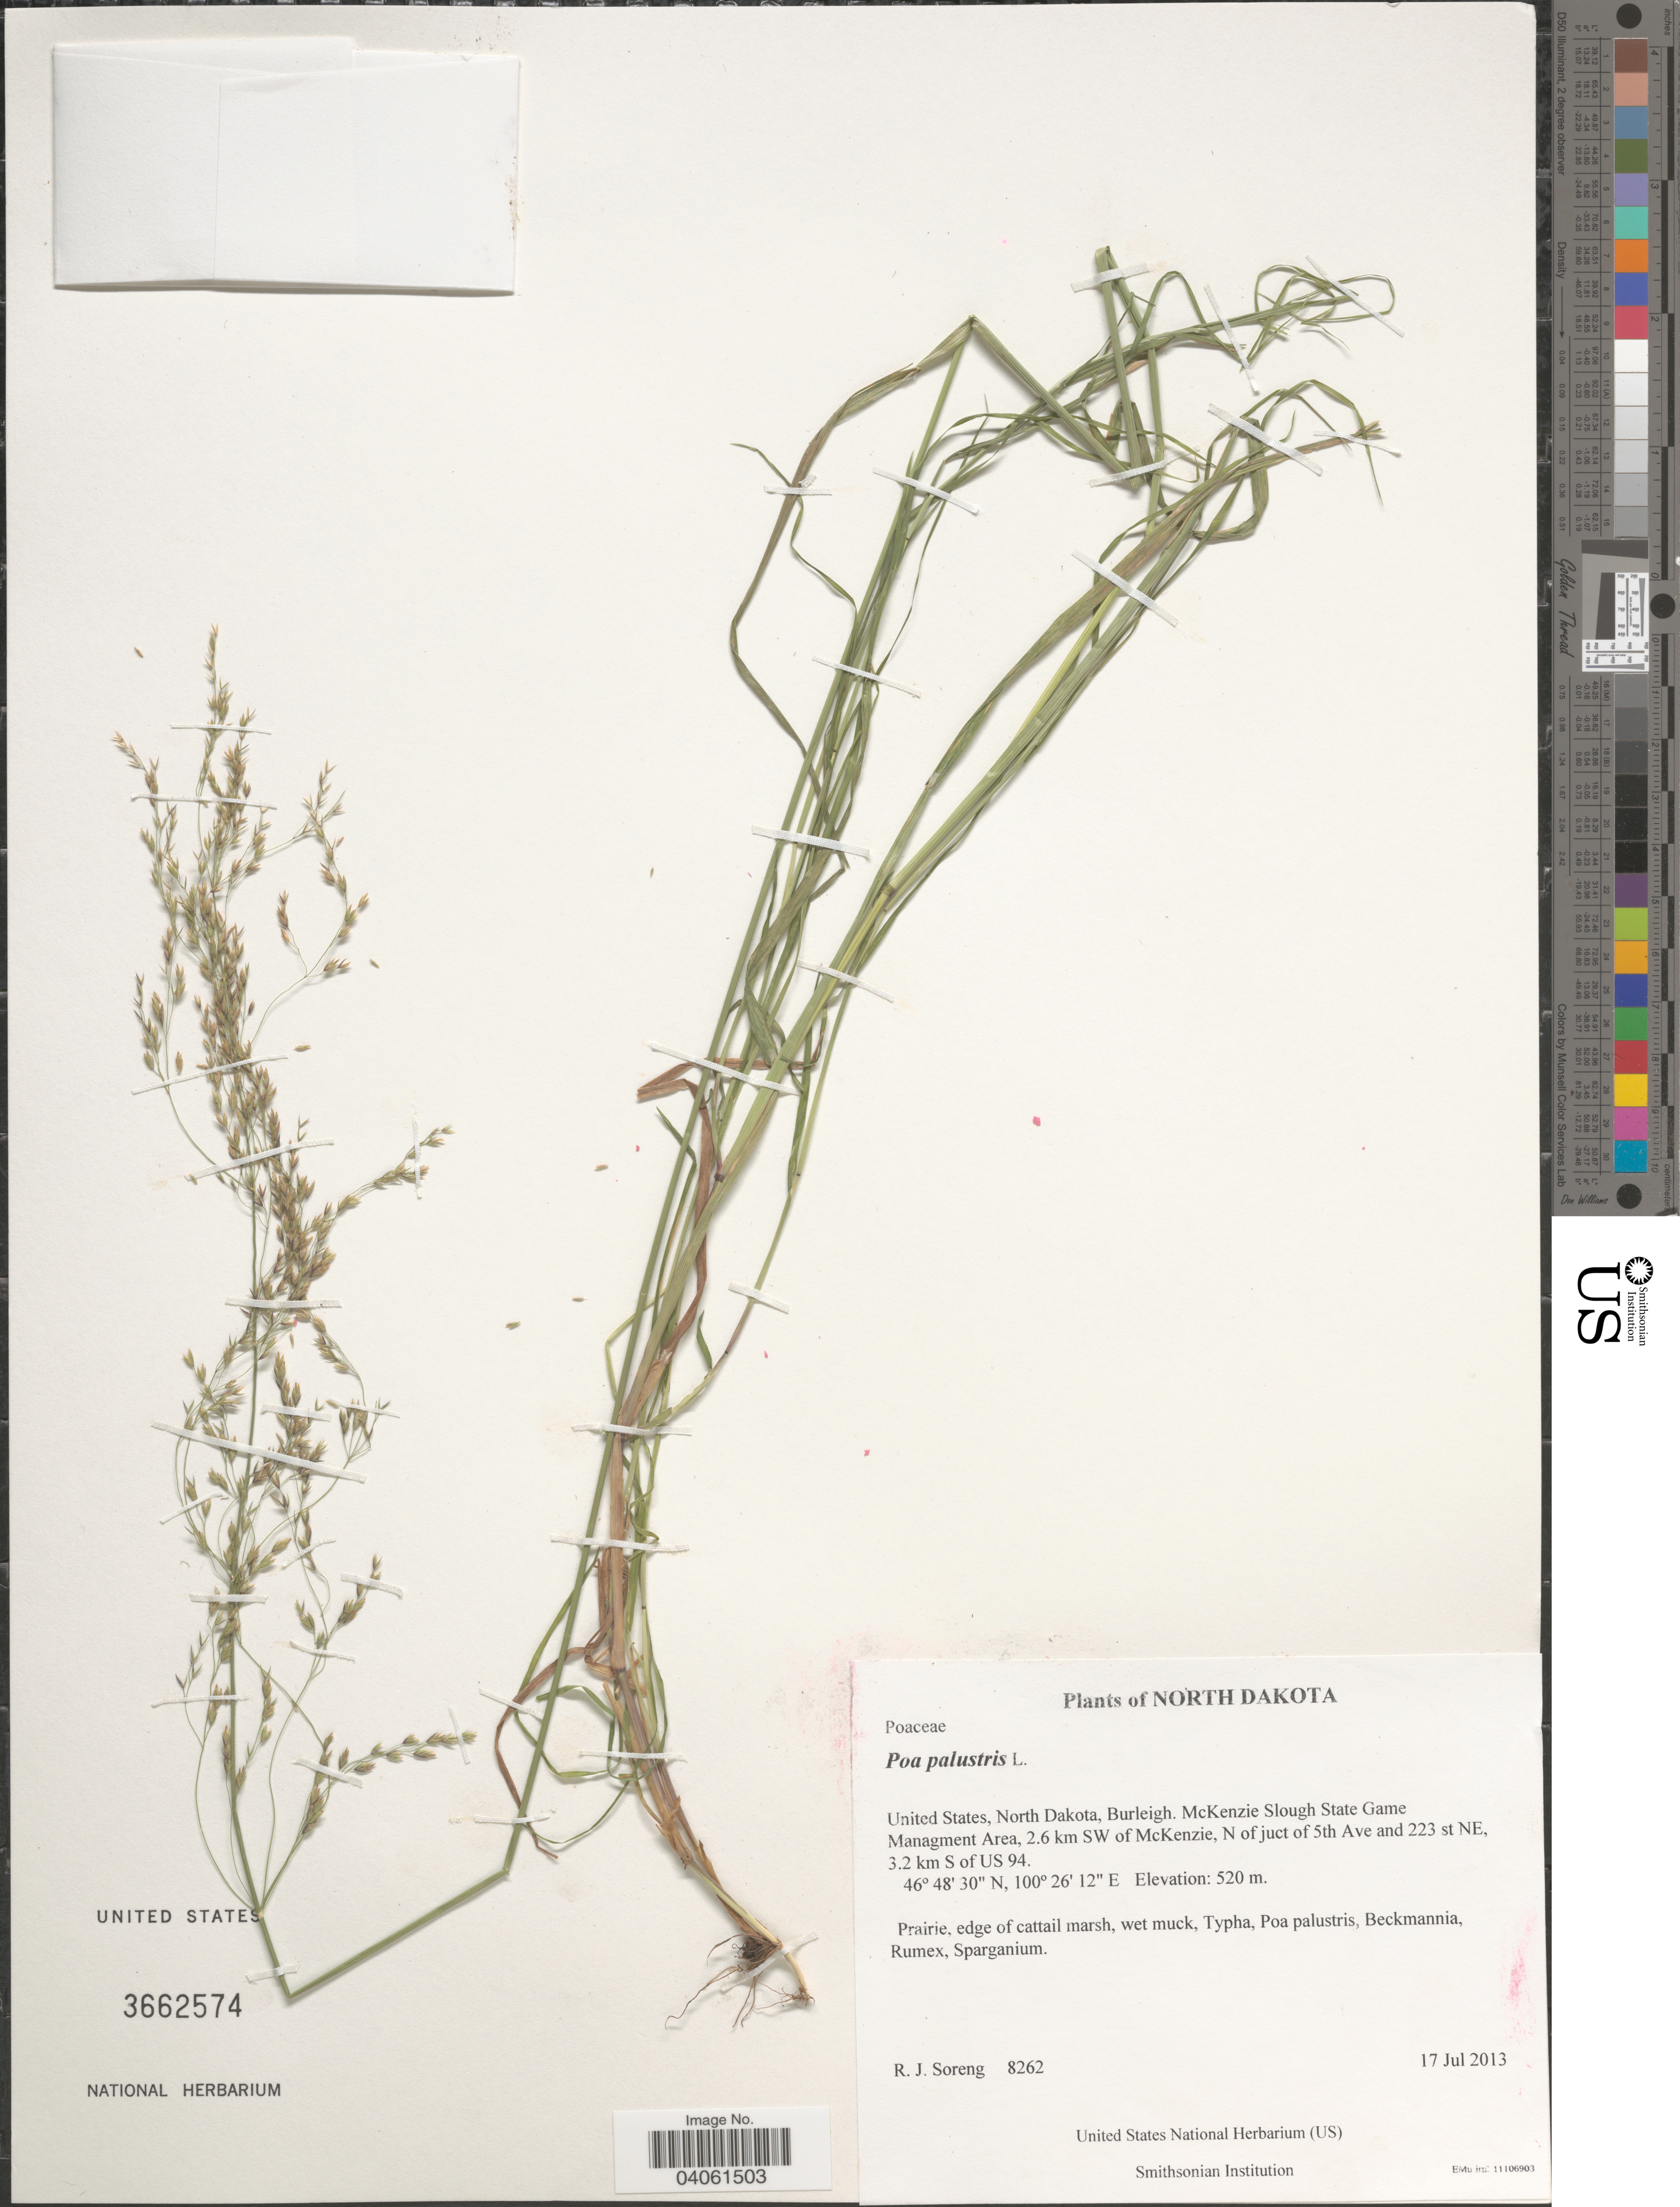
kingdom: Plantae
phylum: Tracheophyta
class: Liliopsida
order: Poales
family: Poaceae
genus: Poa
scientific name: Poa palustris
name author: L.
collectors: R. J. Soreng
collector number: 8262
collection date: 2013-07-17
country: United States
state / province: North Dakota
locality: Burleigh. McKenzie Slough State Game Managment Area, 2.6 km SW of McKenzie, N of juct of 5th Ave and 223 st NE, 3.2 km S of US 94. Prairie, edge of cattail marsh. [unsure placement]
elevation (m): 520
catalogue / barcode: US 3662574